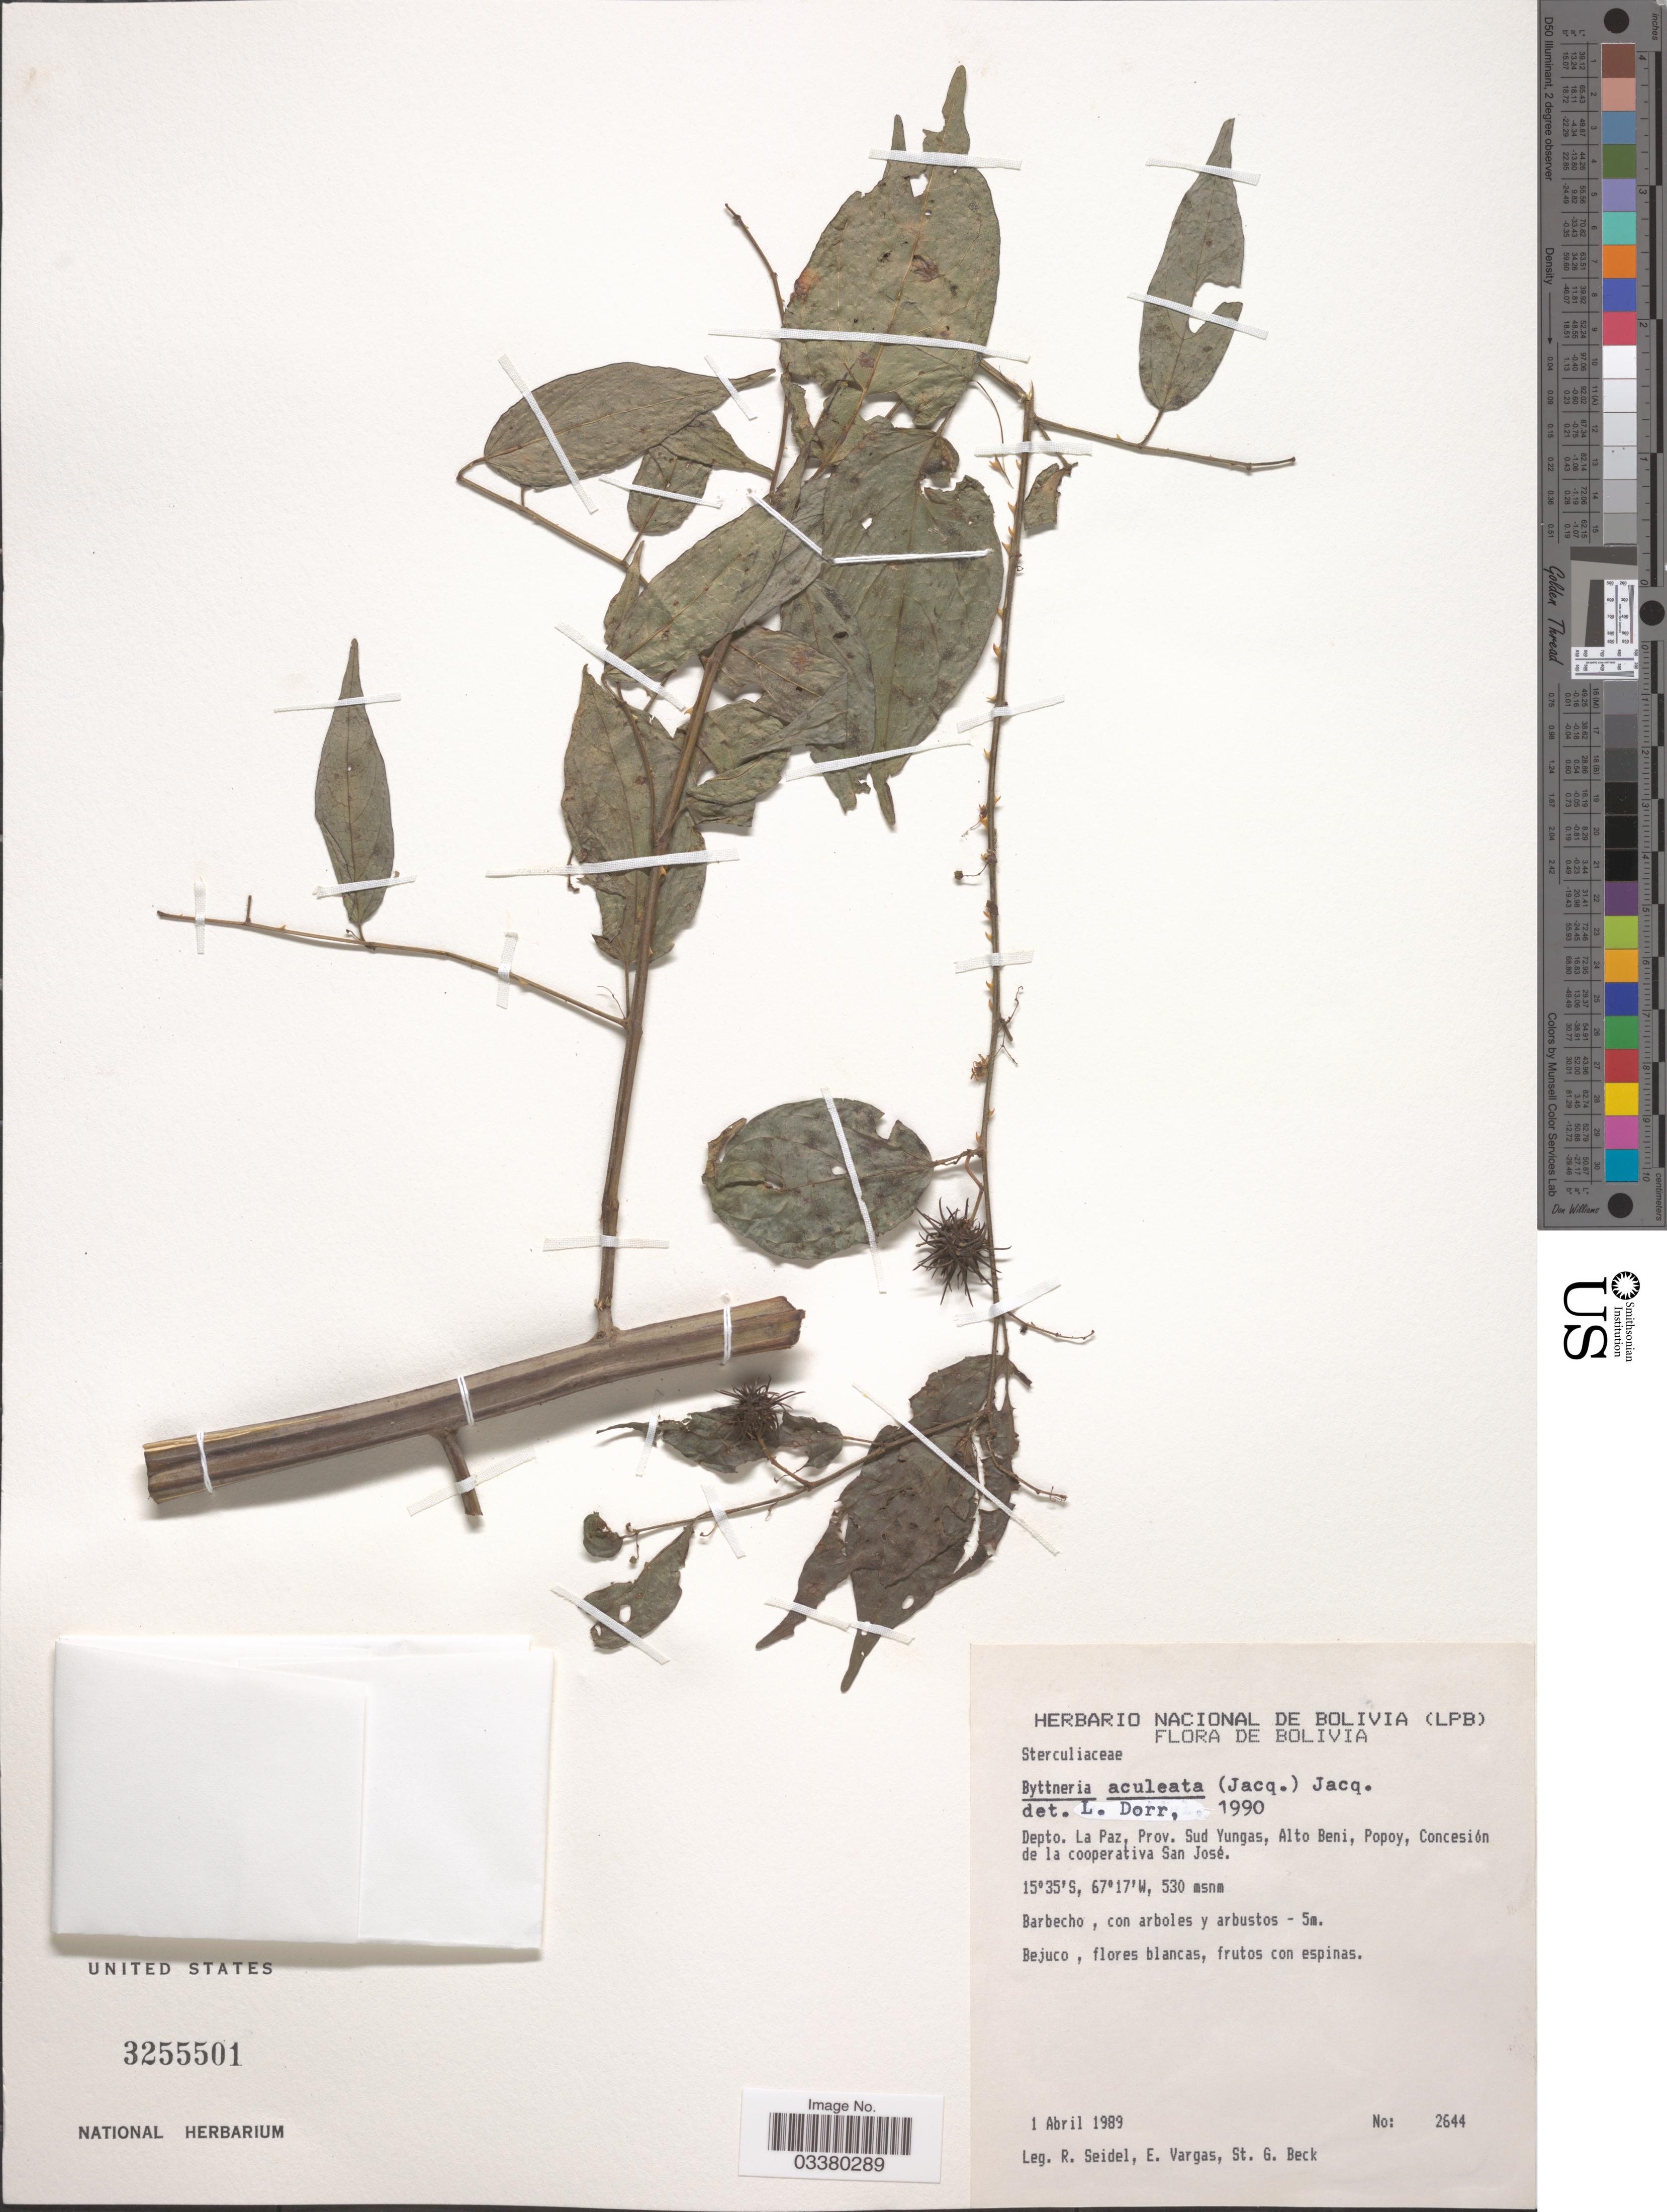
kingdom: Plantae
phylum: Tracheophyta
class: Magnoliopsida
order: Malvales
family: Malvaceae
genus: Byttneria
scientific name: Byttneria aculeata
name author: (Jacq.) Jacq.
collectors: R. Seidel, E. Vargas & S. G. Beck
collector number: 2644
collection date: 1989-04-01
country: Bolivia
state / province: La Paz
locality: Depto. La Paz, Prov. Sud Yungas, Alto Beni, Popoy, Concesión de la cooperativa San José.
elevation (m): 530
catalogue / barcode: US 3255501